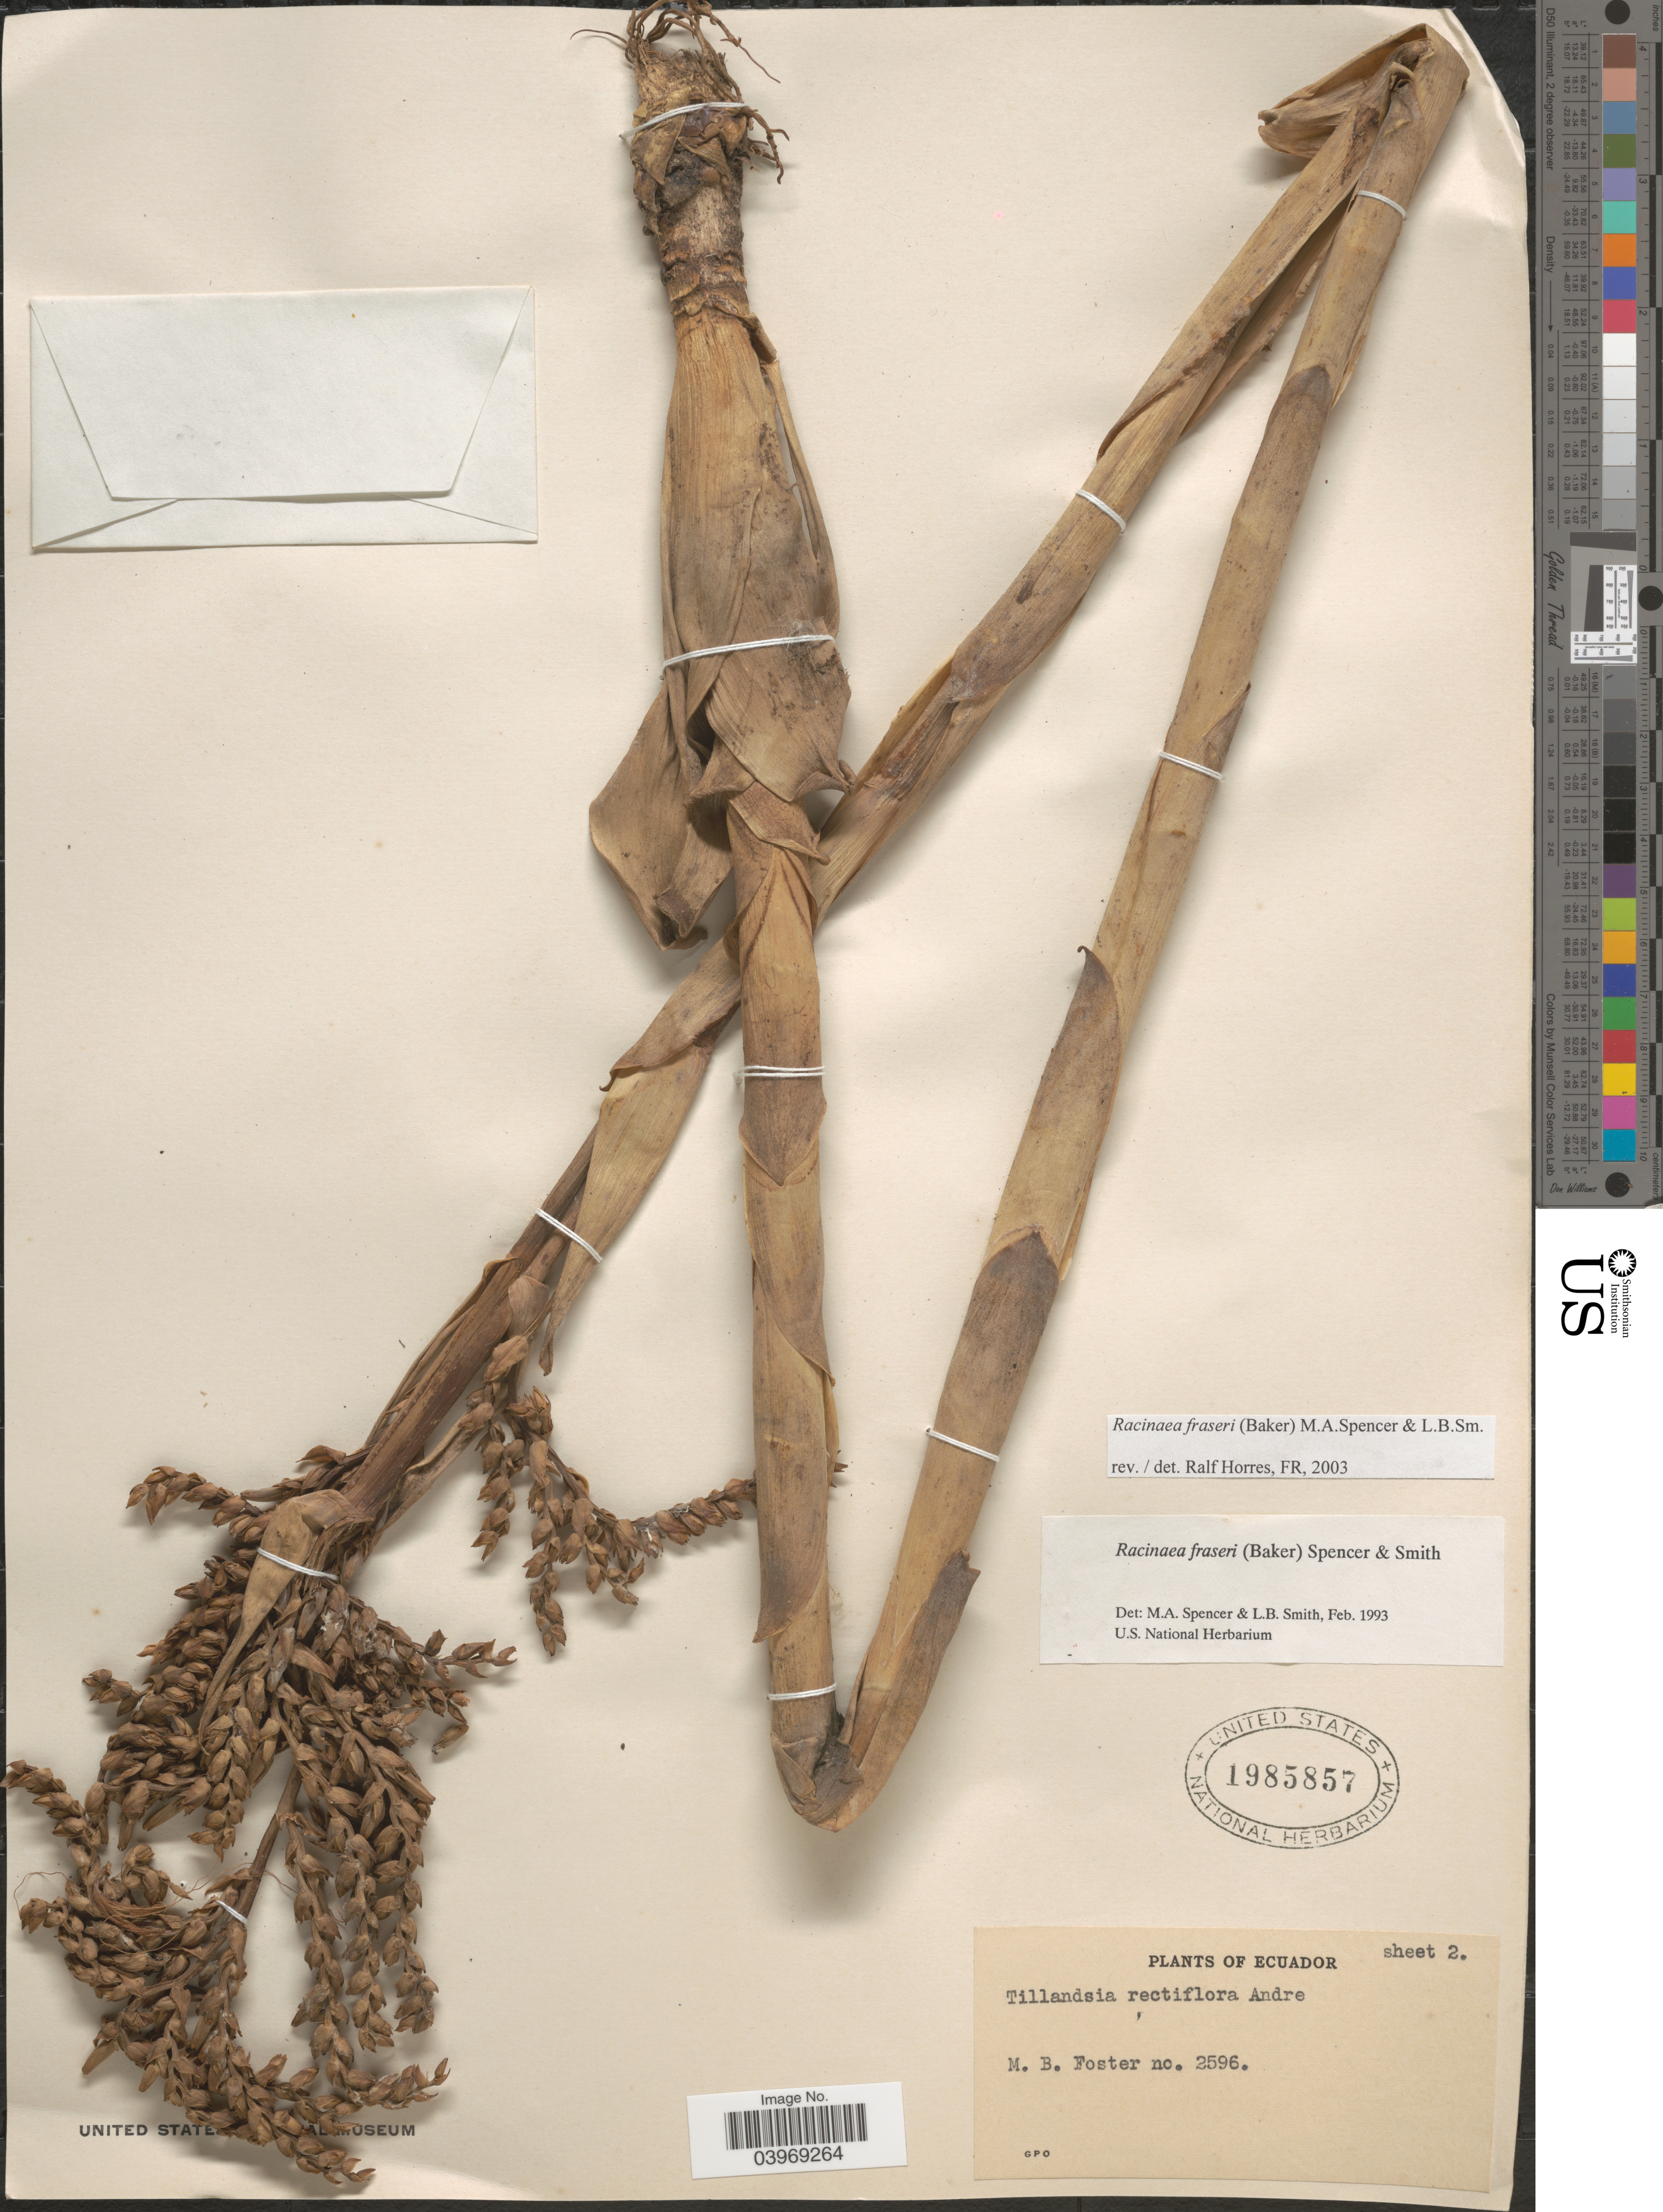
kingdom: Plantae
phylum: Tracheophyta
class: Liliopsida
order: Poales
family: Bromeliaceae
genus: Racinaea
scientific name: Racinaea fraseri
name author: (Baker) M.A. Spencer & L.B. Sm.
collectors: M. B. Foster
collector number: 2596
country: Ecuador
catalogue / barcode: US 1985857